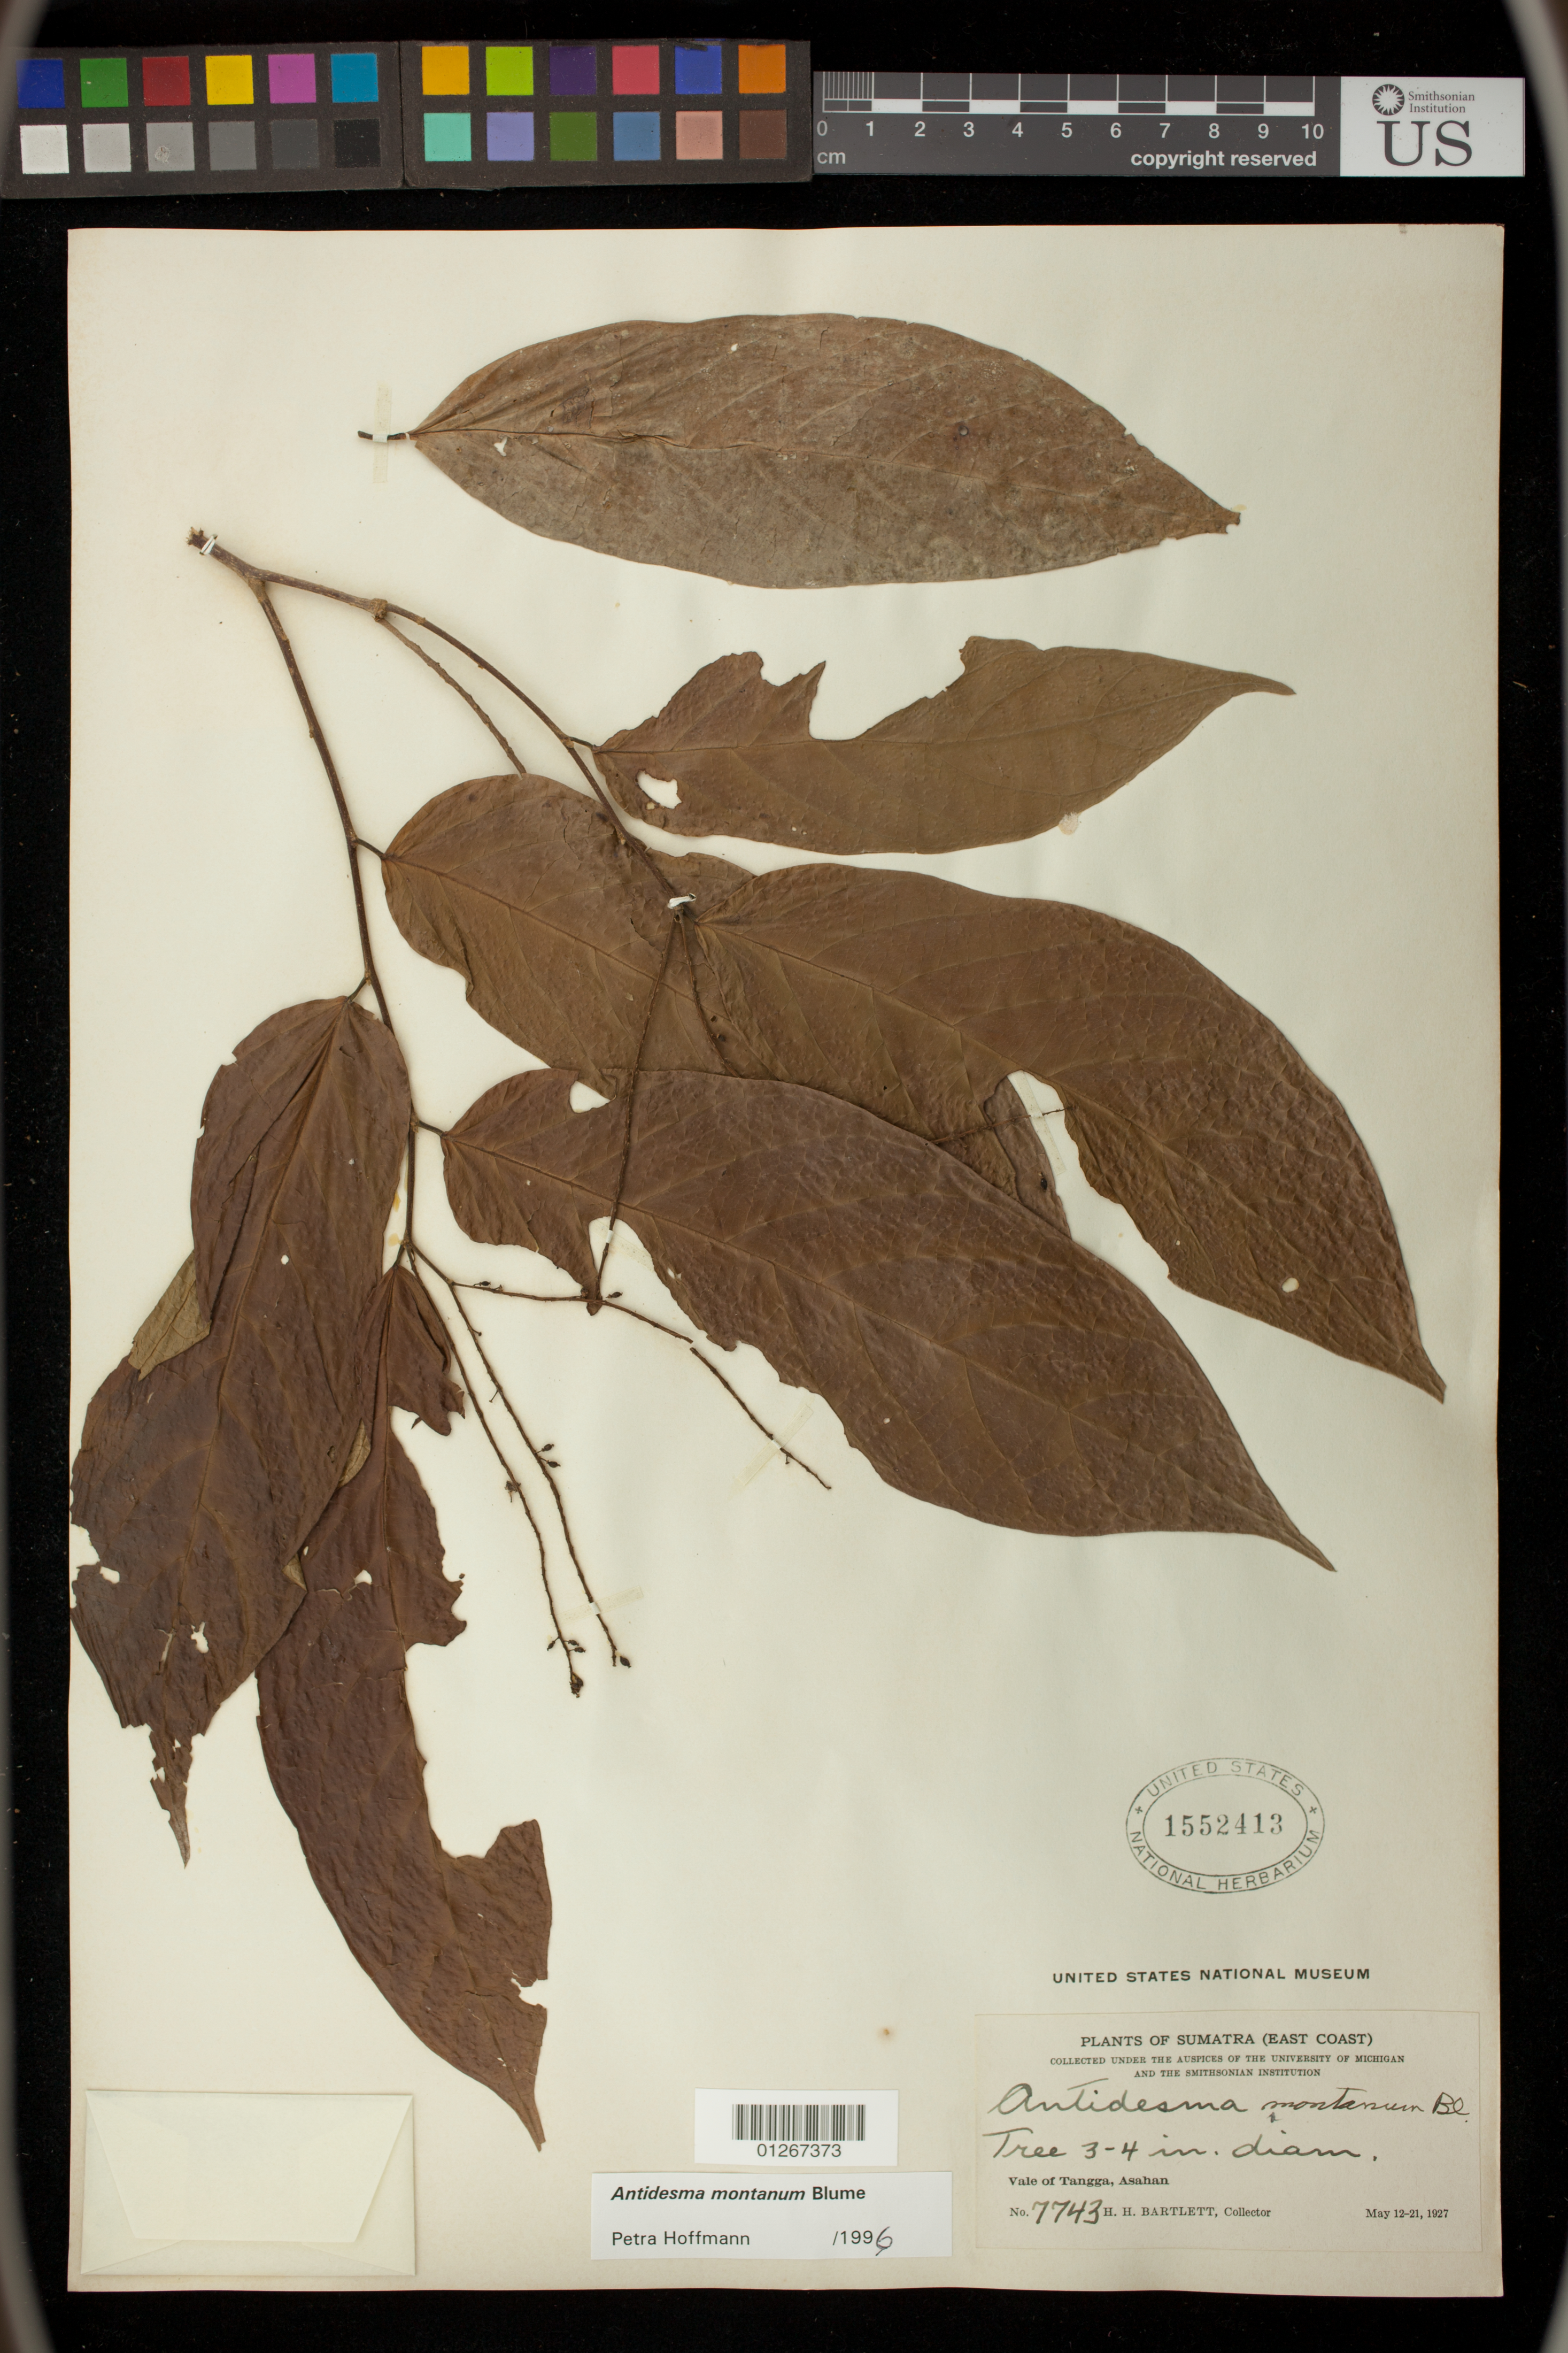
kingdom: Plantae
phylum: Tracheophyta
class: Magnoliopsida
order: Malpighiales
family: Phyllanthaceae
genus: Antidesma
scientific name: Antidesma montanum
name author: Blume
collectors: H. H. Bartlett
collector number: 7743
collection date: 1927-05-12/1927-05-21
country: Indonesia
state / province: Sumatra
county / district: Sumatera Utara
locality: Vale of Tangga, Asahan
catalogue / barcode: US 1552413